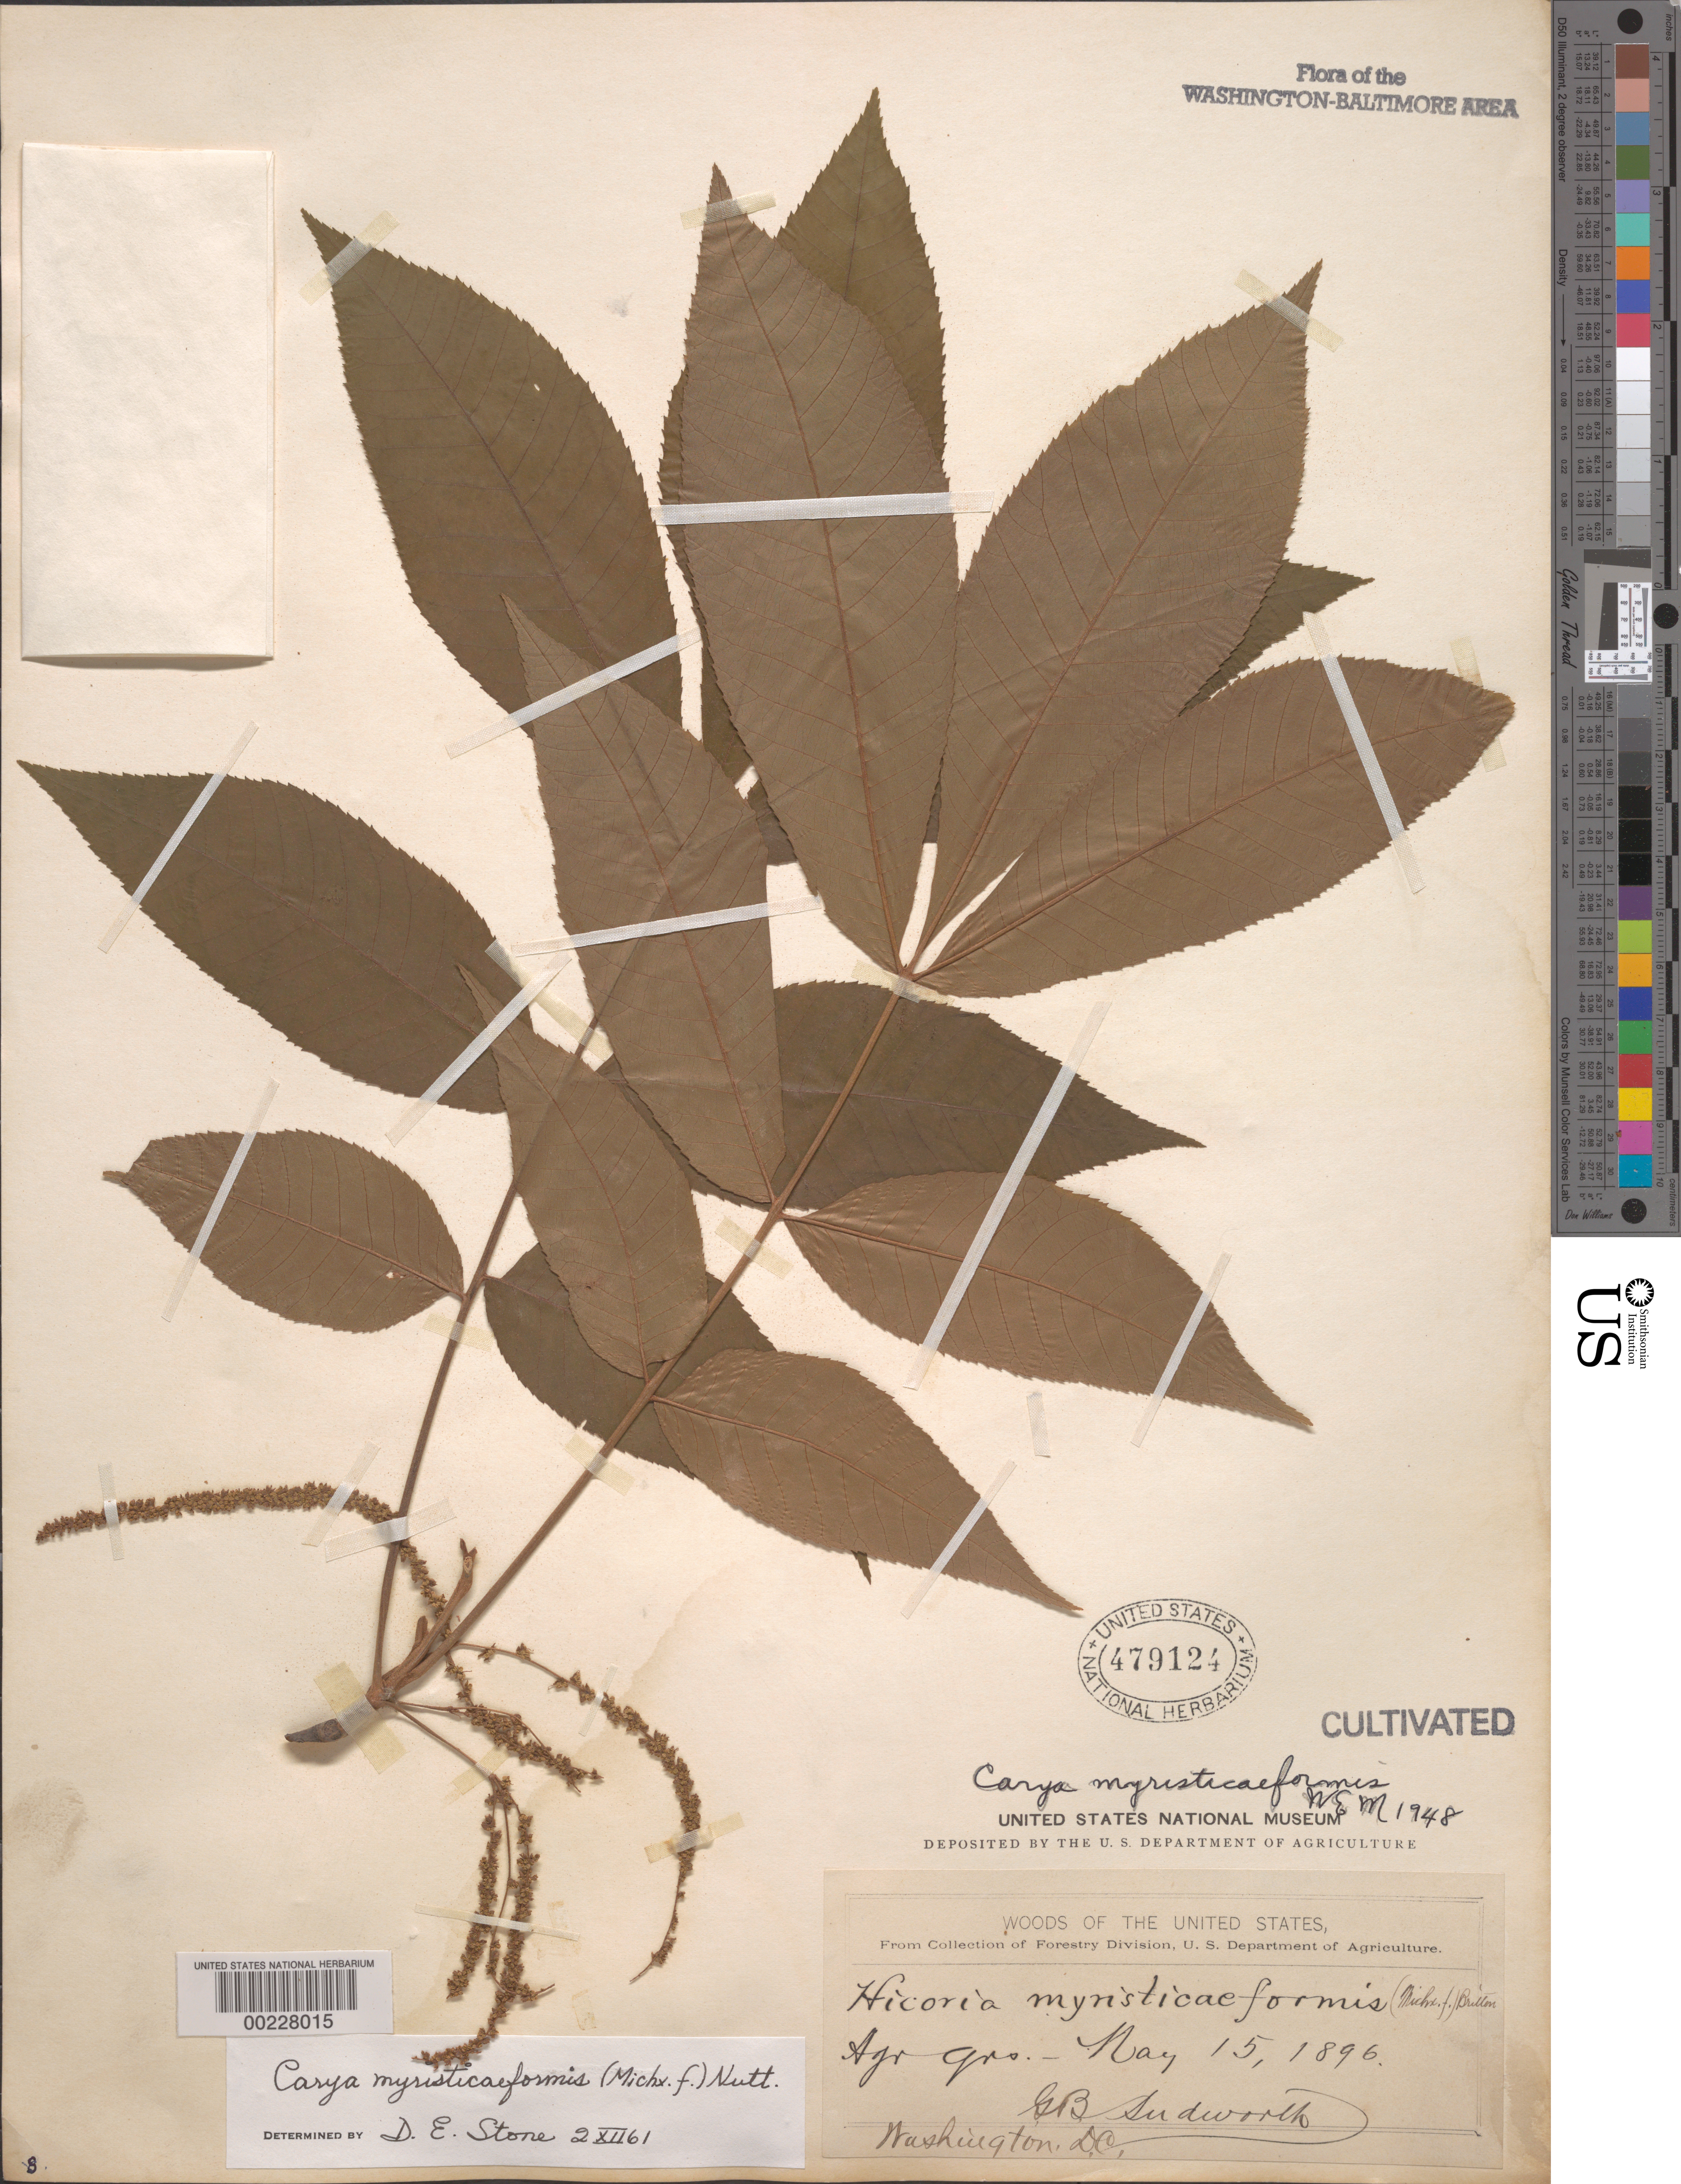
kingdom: Plantae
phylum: Tracheophyta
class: Magnoliopsida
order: Fagales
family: Juglandaceae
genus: Carya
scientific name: Carya myristiciformis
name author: (F. Michx.) Nutt.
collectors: G. B. Sudworth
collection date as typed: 15 May 1896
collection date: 1896-05-15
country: United States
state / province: District of Columbia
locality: Agricultural grounds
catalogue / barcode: US 479124